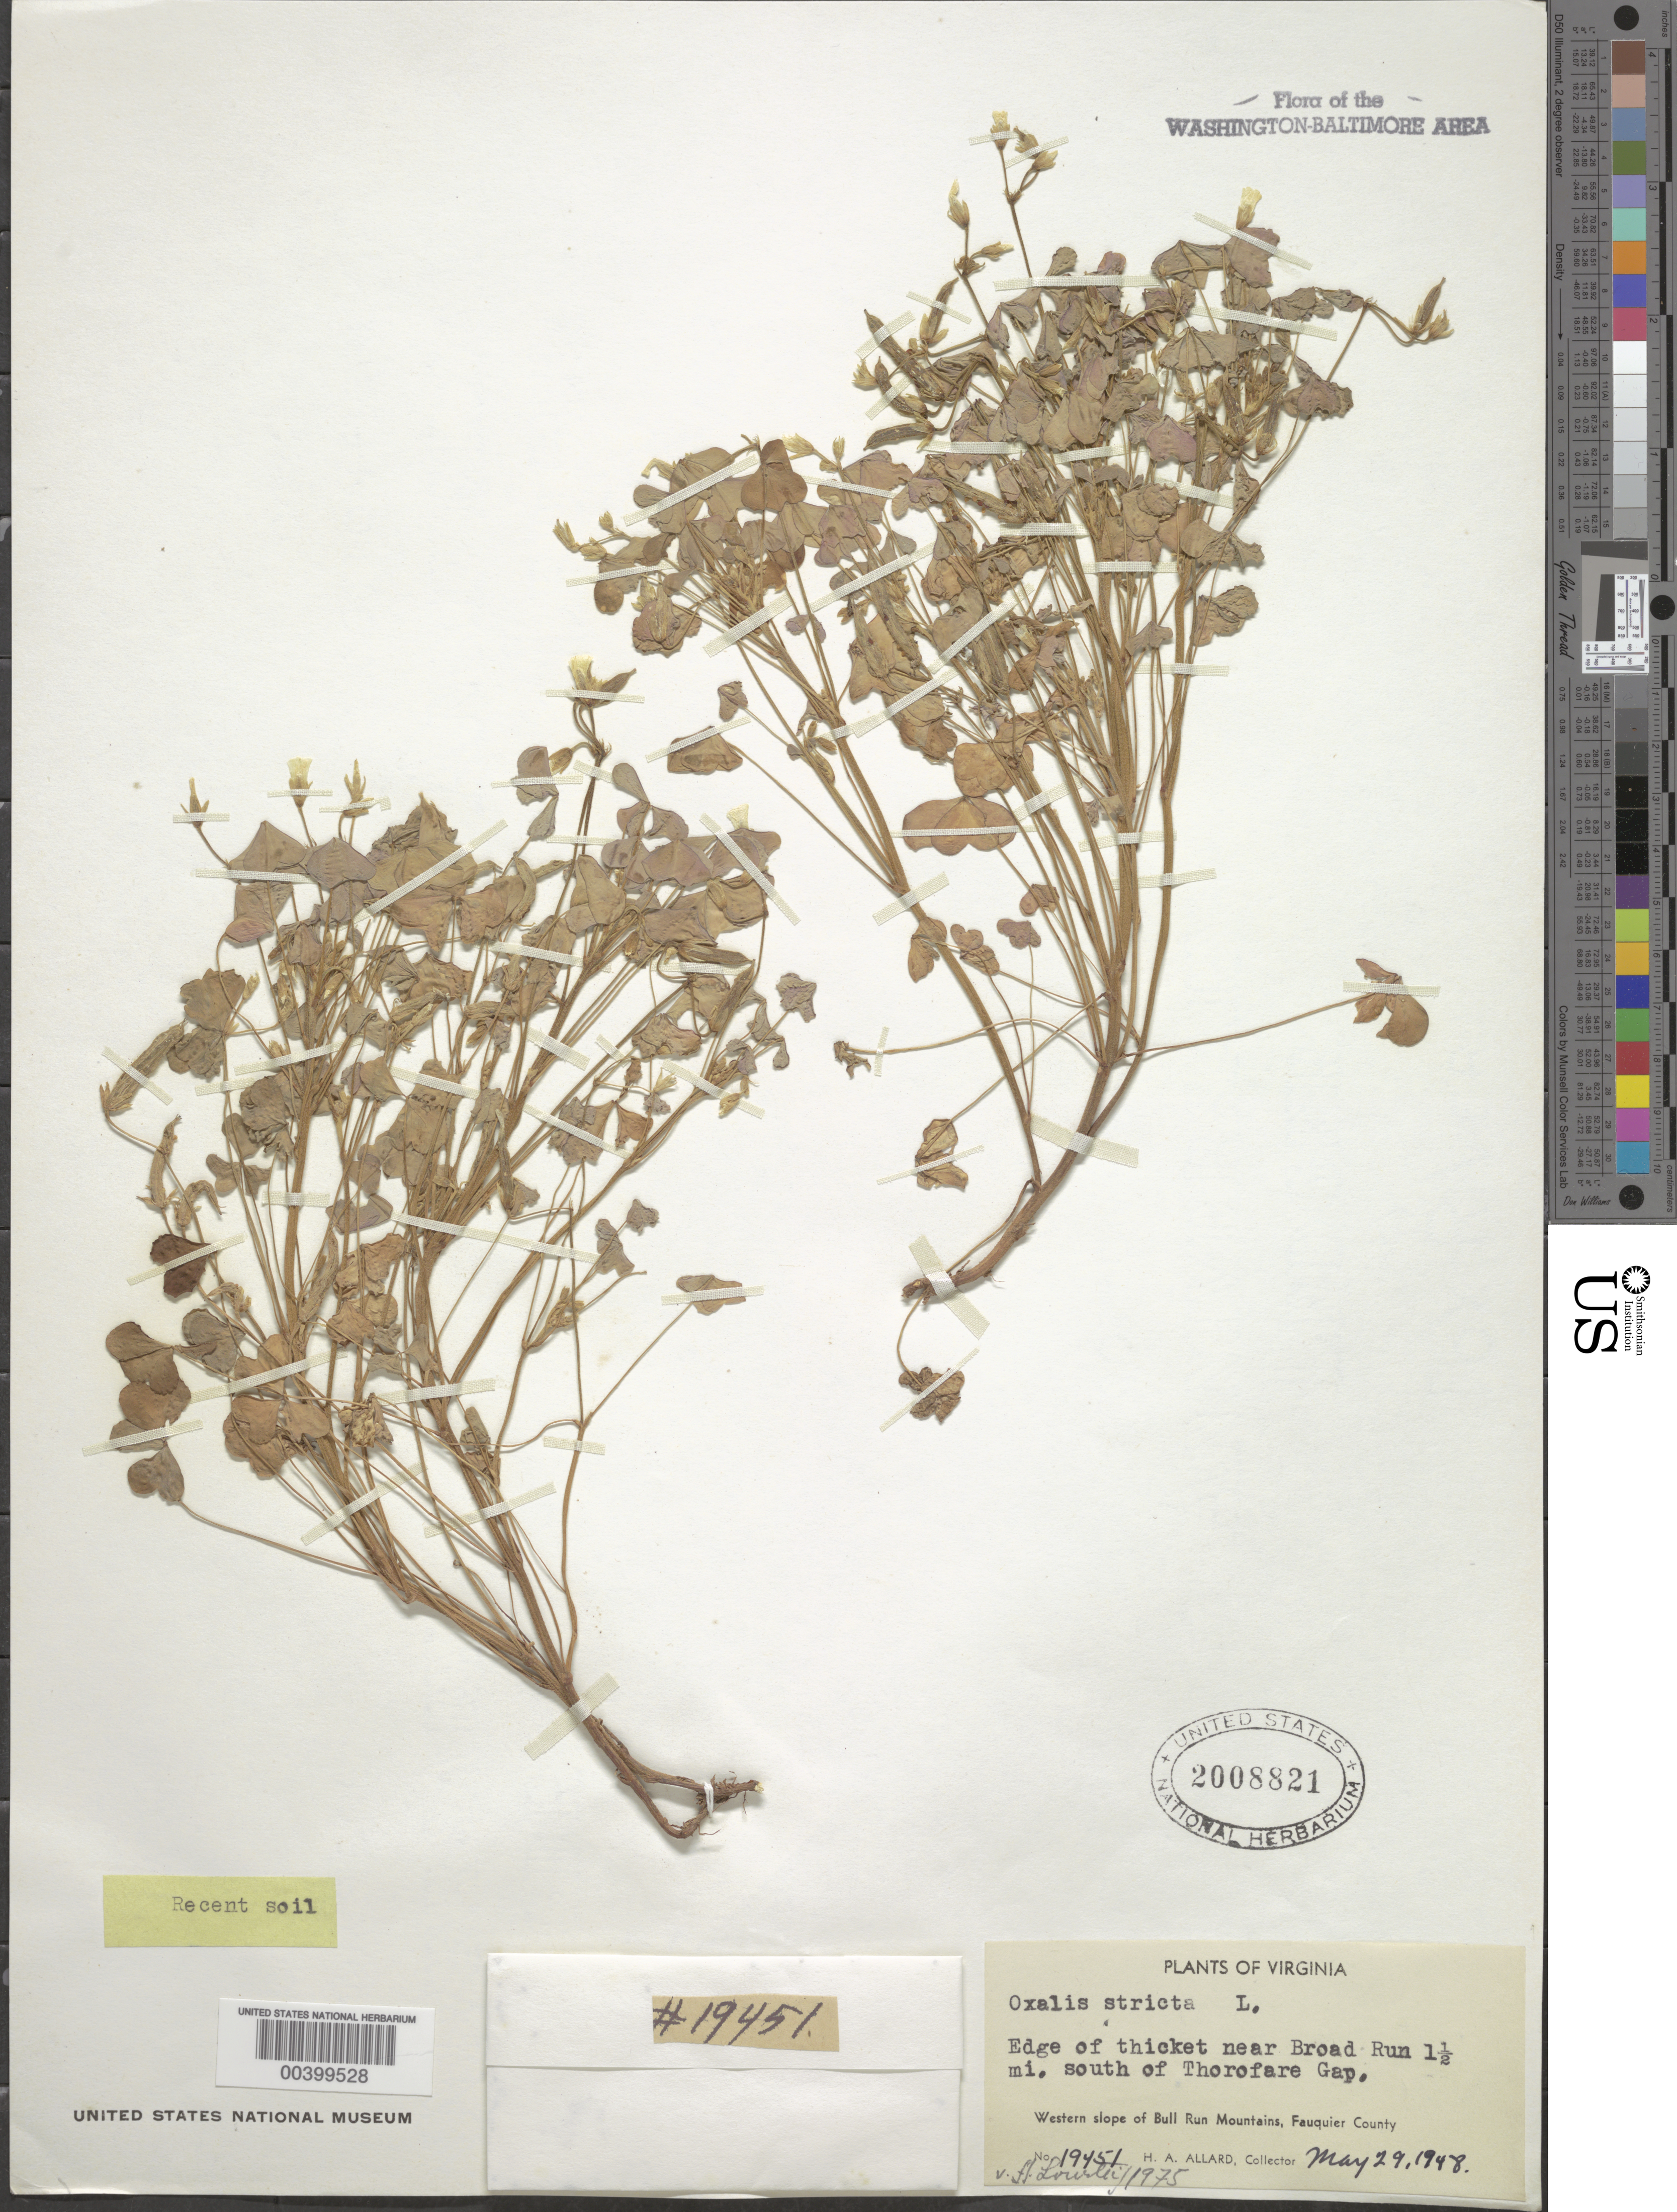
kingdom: Plantae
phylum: Tracheophyta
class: Magnoliopsida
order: Oxalidales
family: Oxalidaceae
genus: Oxalis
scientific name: Oxalis stricta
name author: L.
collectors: H. A. Allard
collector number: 19451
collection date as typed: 29 May 1948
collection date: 1948-05-29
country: United States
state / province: Virginia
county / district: Fauquier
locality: Broad Run, south of Thorofare Gap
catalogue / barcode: US 2008821